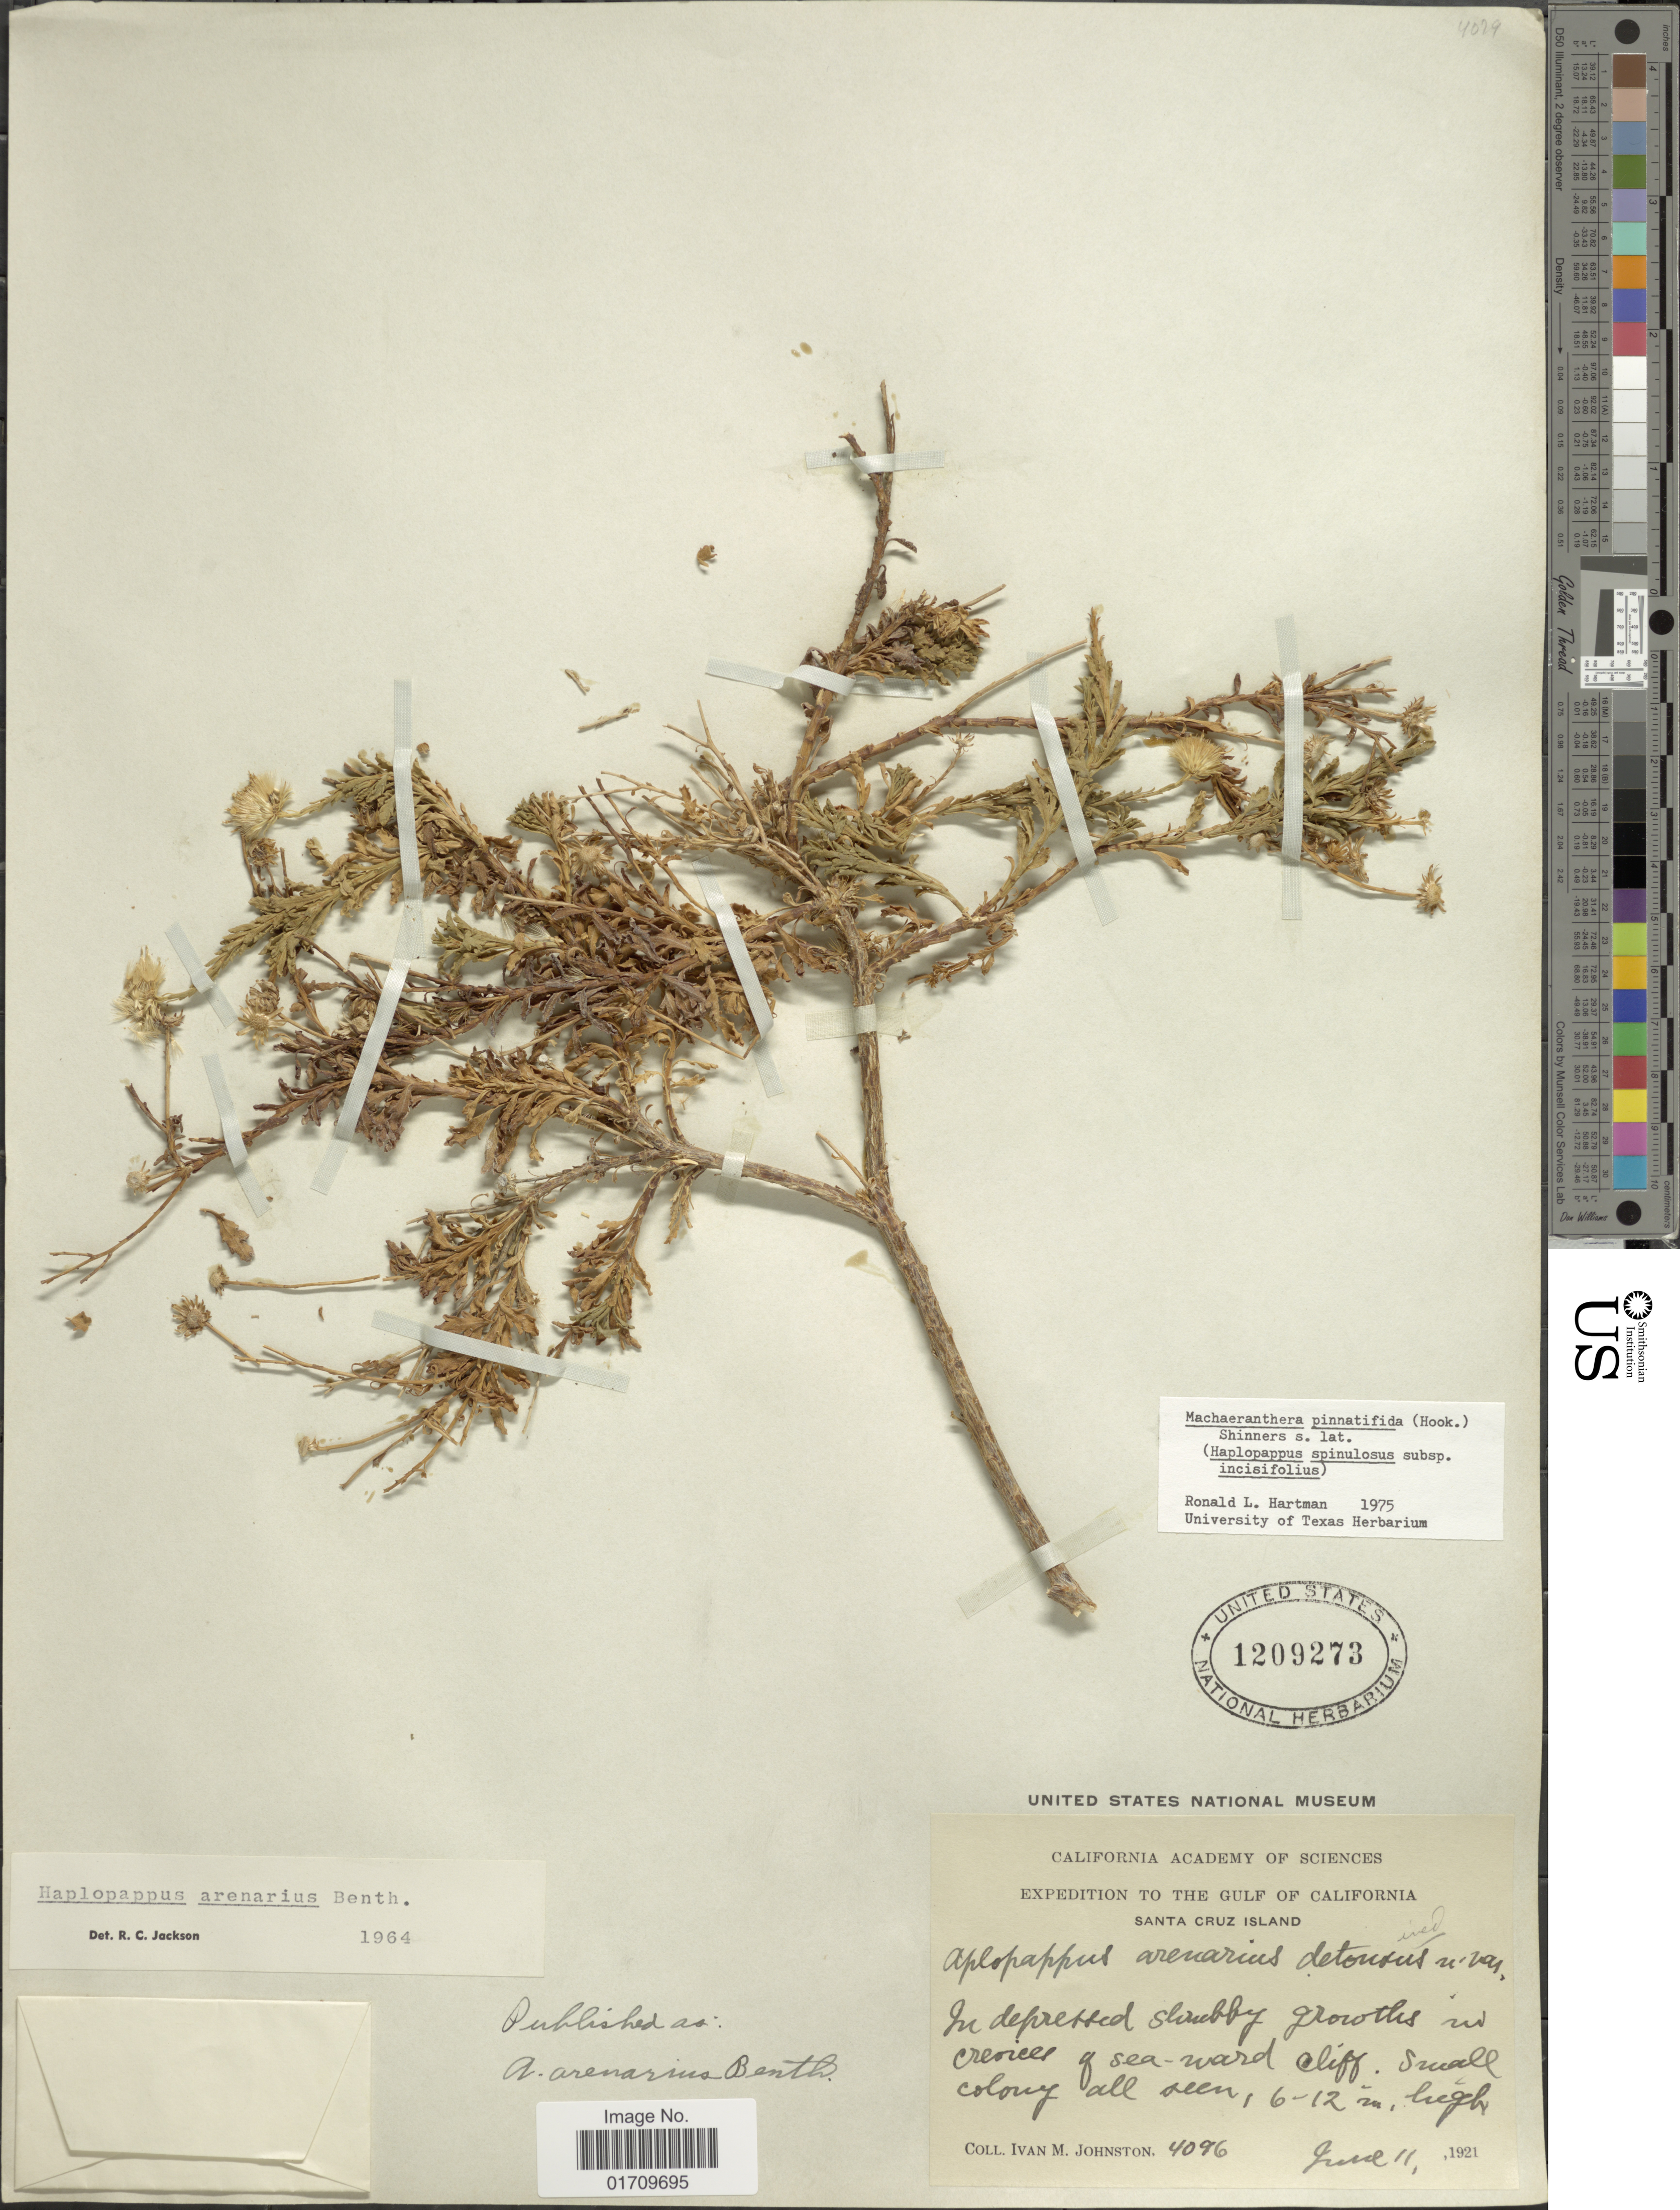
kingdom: Plantae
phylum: Tracheophyta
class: Magnoliopsida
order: Asterales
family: Asteraceae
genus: Machaeranthera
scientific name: Machaeranthera pinnatifida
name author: (Hook.) Shinners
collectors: I.M. Johnston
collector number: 4096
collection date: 1921-06-11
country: Mexico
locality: Gulf of California, Santa Cruz Island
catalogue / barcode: US 1209273